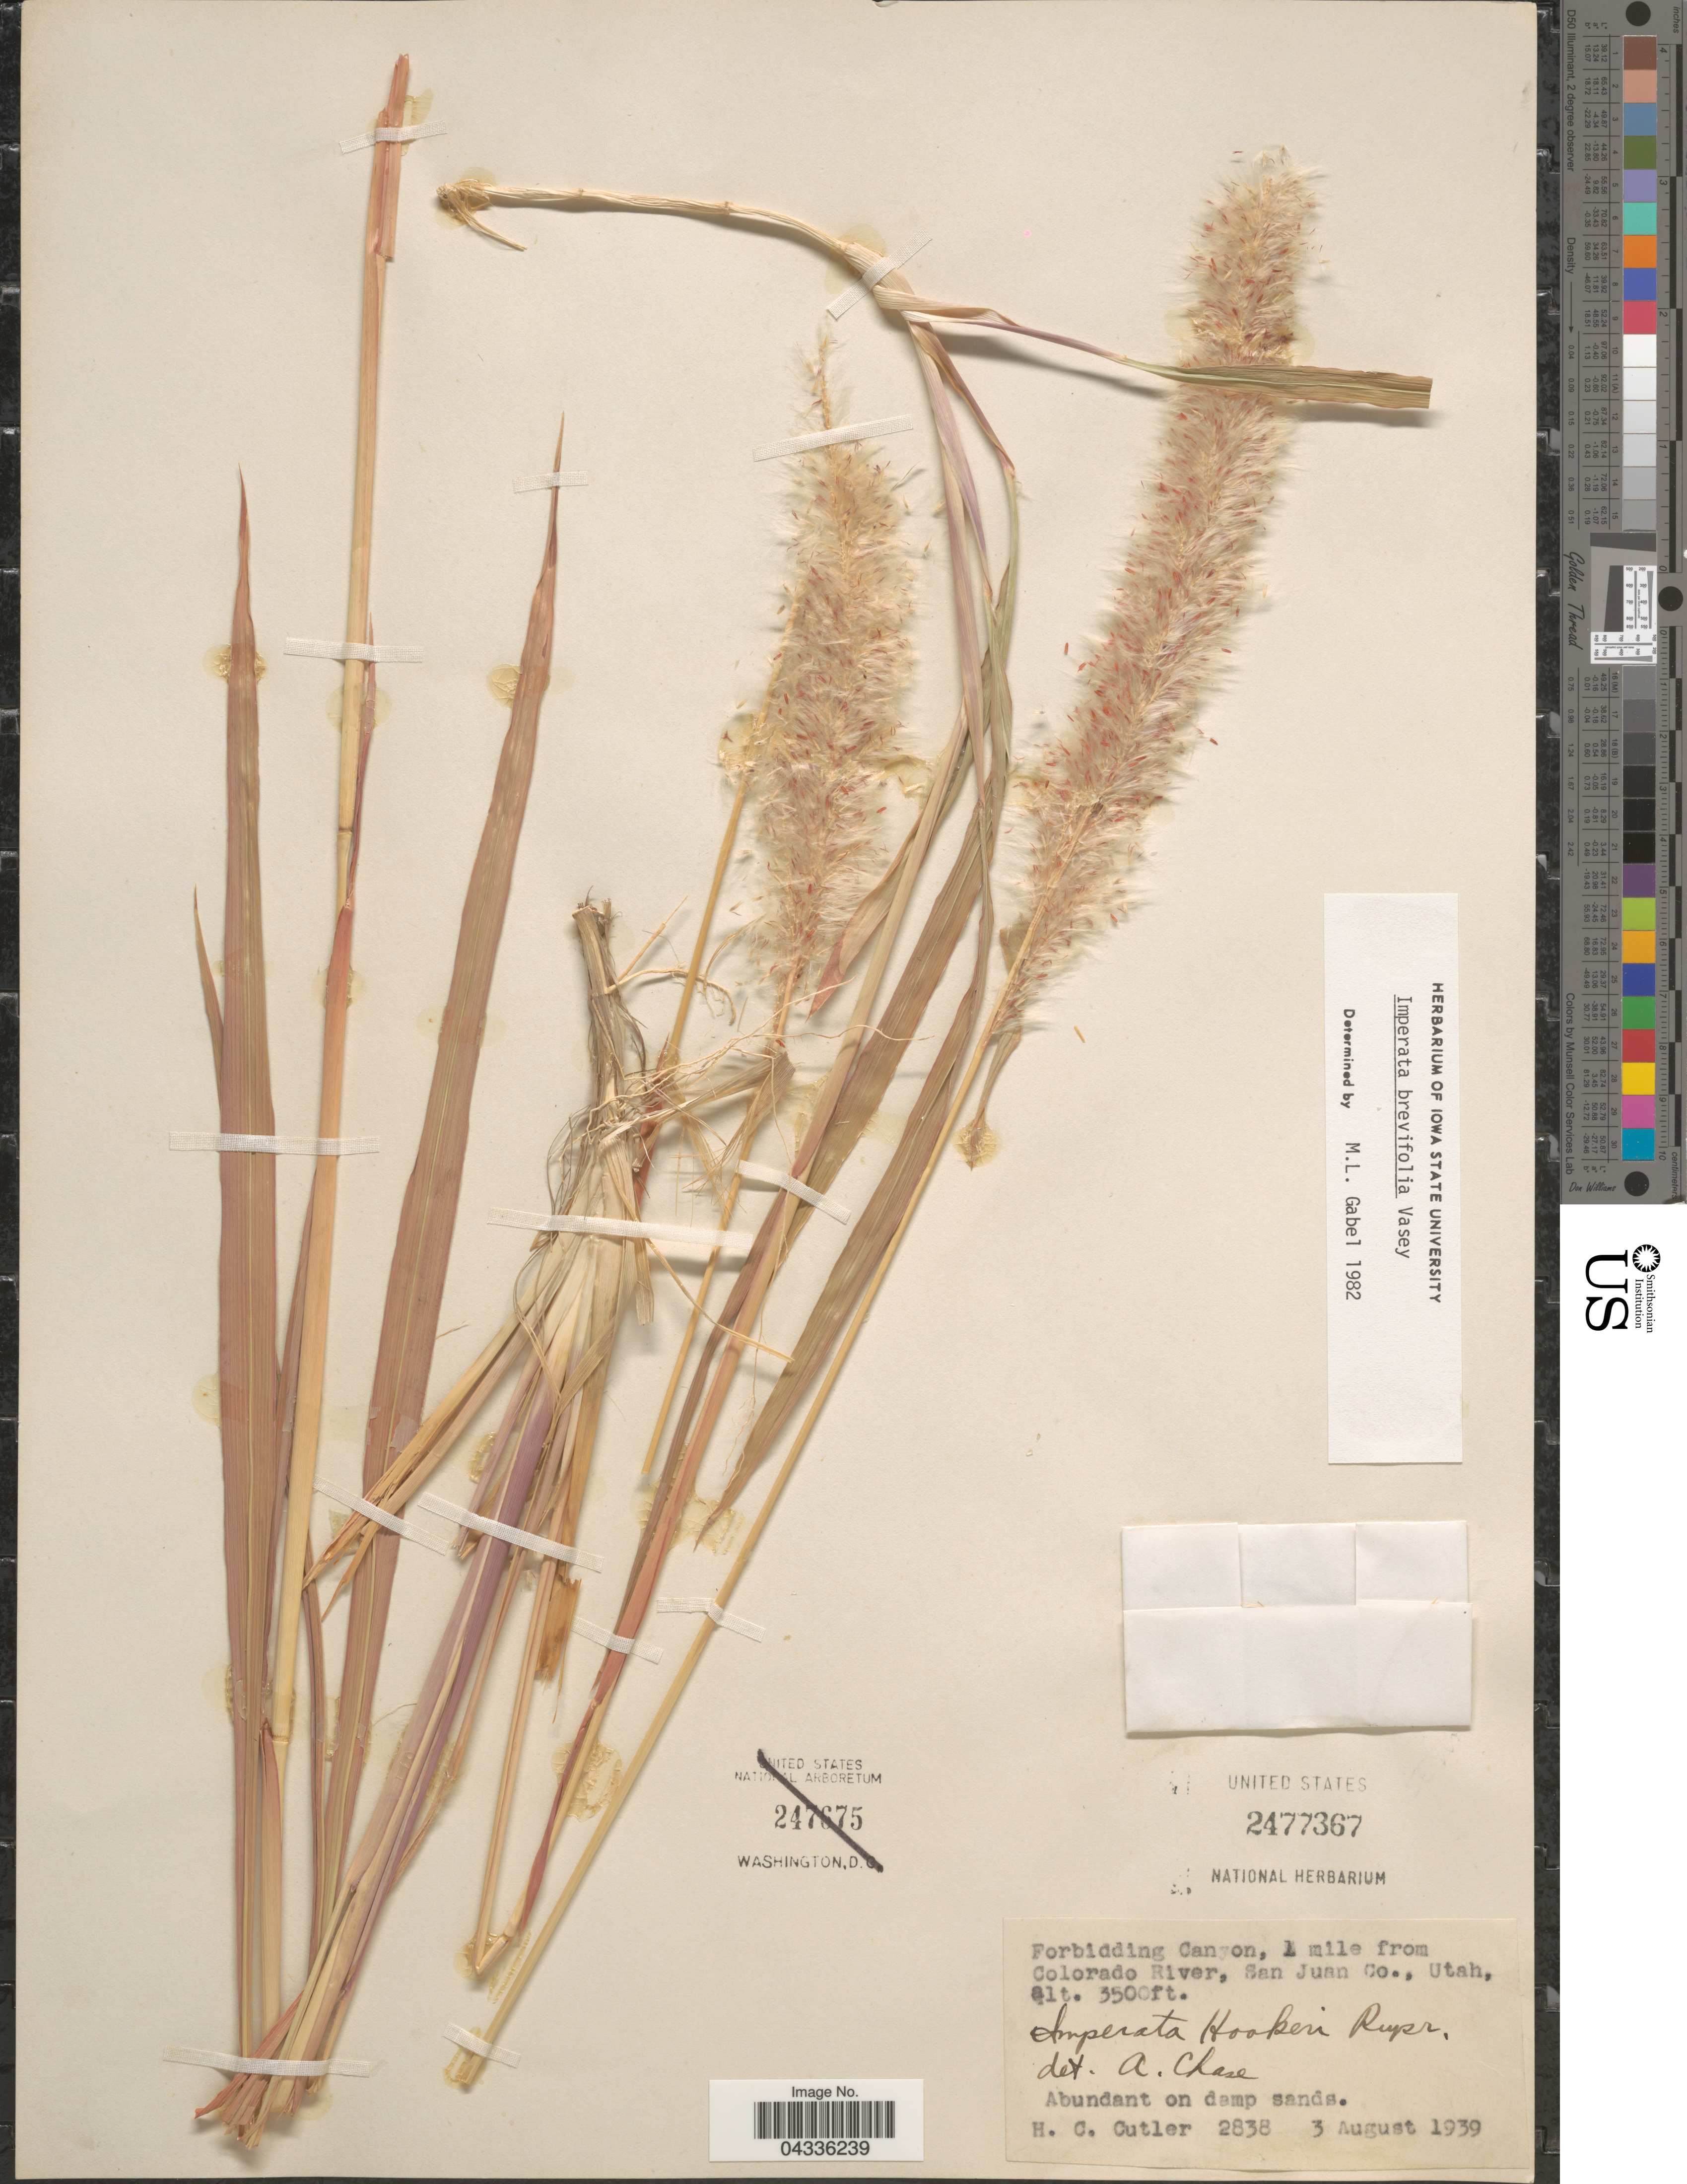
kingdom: Plantae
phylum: Tracheophyta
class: Liliopsida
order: Poales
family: Poaceae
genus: Imperata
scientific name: Imperata brevifolia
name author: Vasey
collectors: H. C. Cutler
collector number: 2838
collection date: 1939-08-03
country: United States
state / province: Utah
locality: Forbidding Canyon, 1 mile from Colorado River, San Juan Co.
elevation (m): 1067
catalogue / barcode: US 2477367